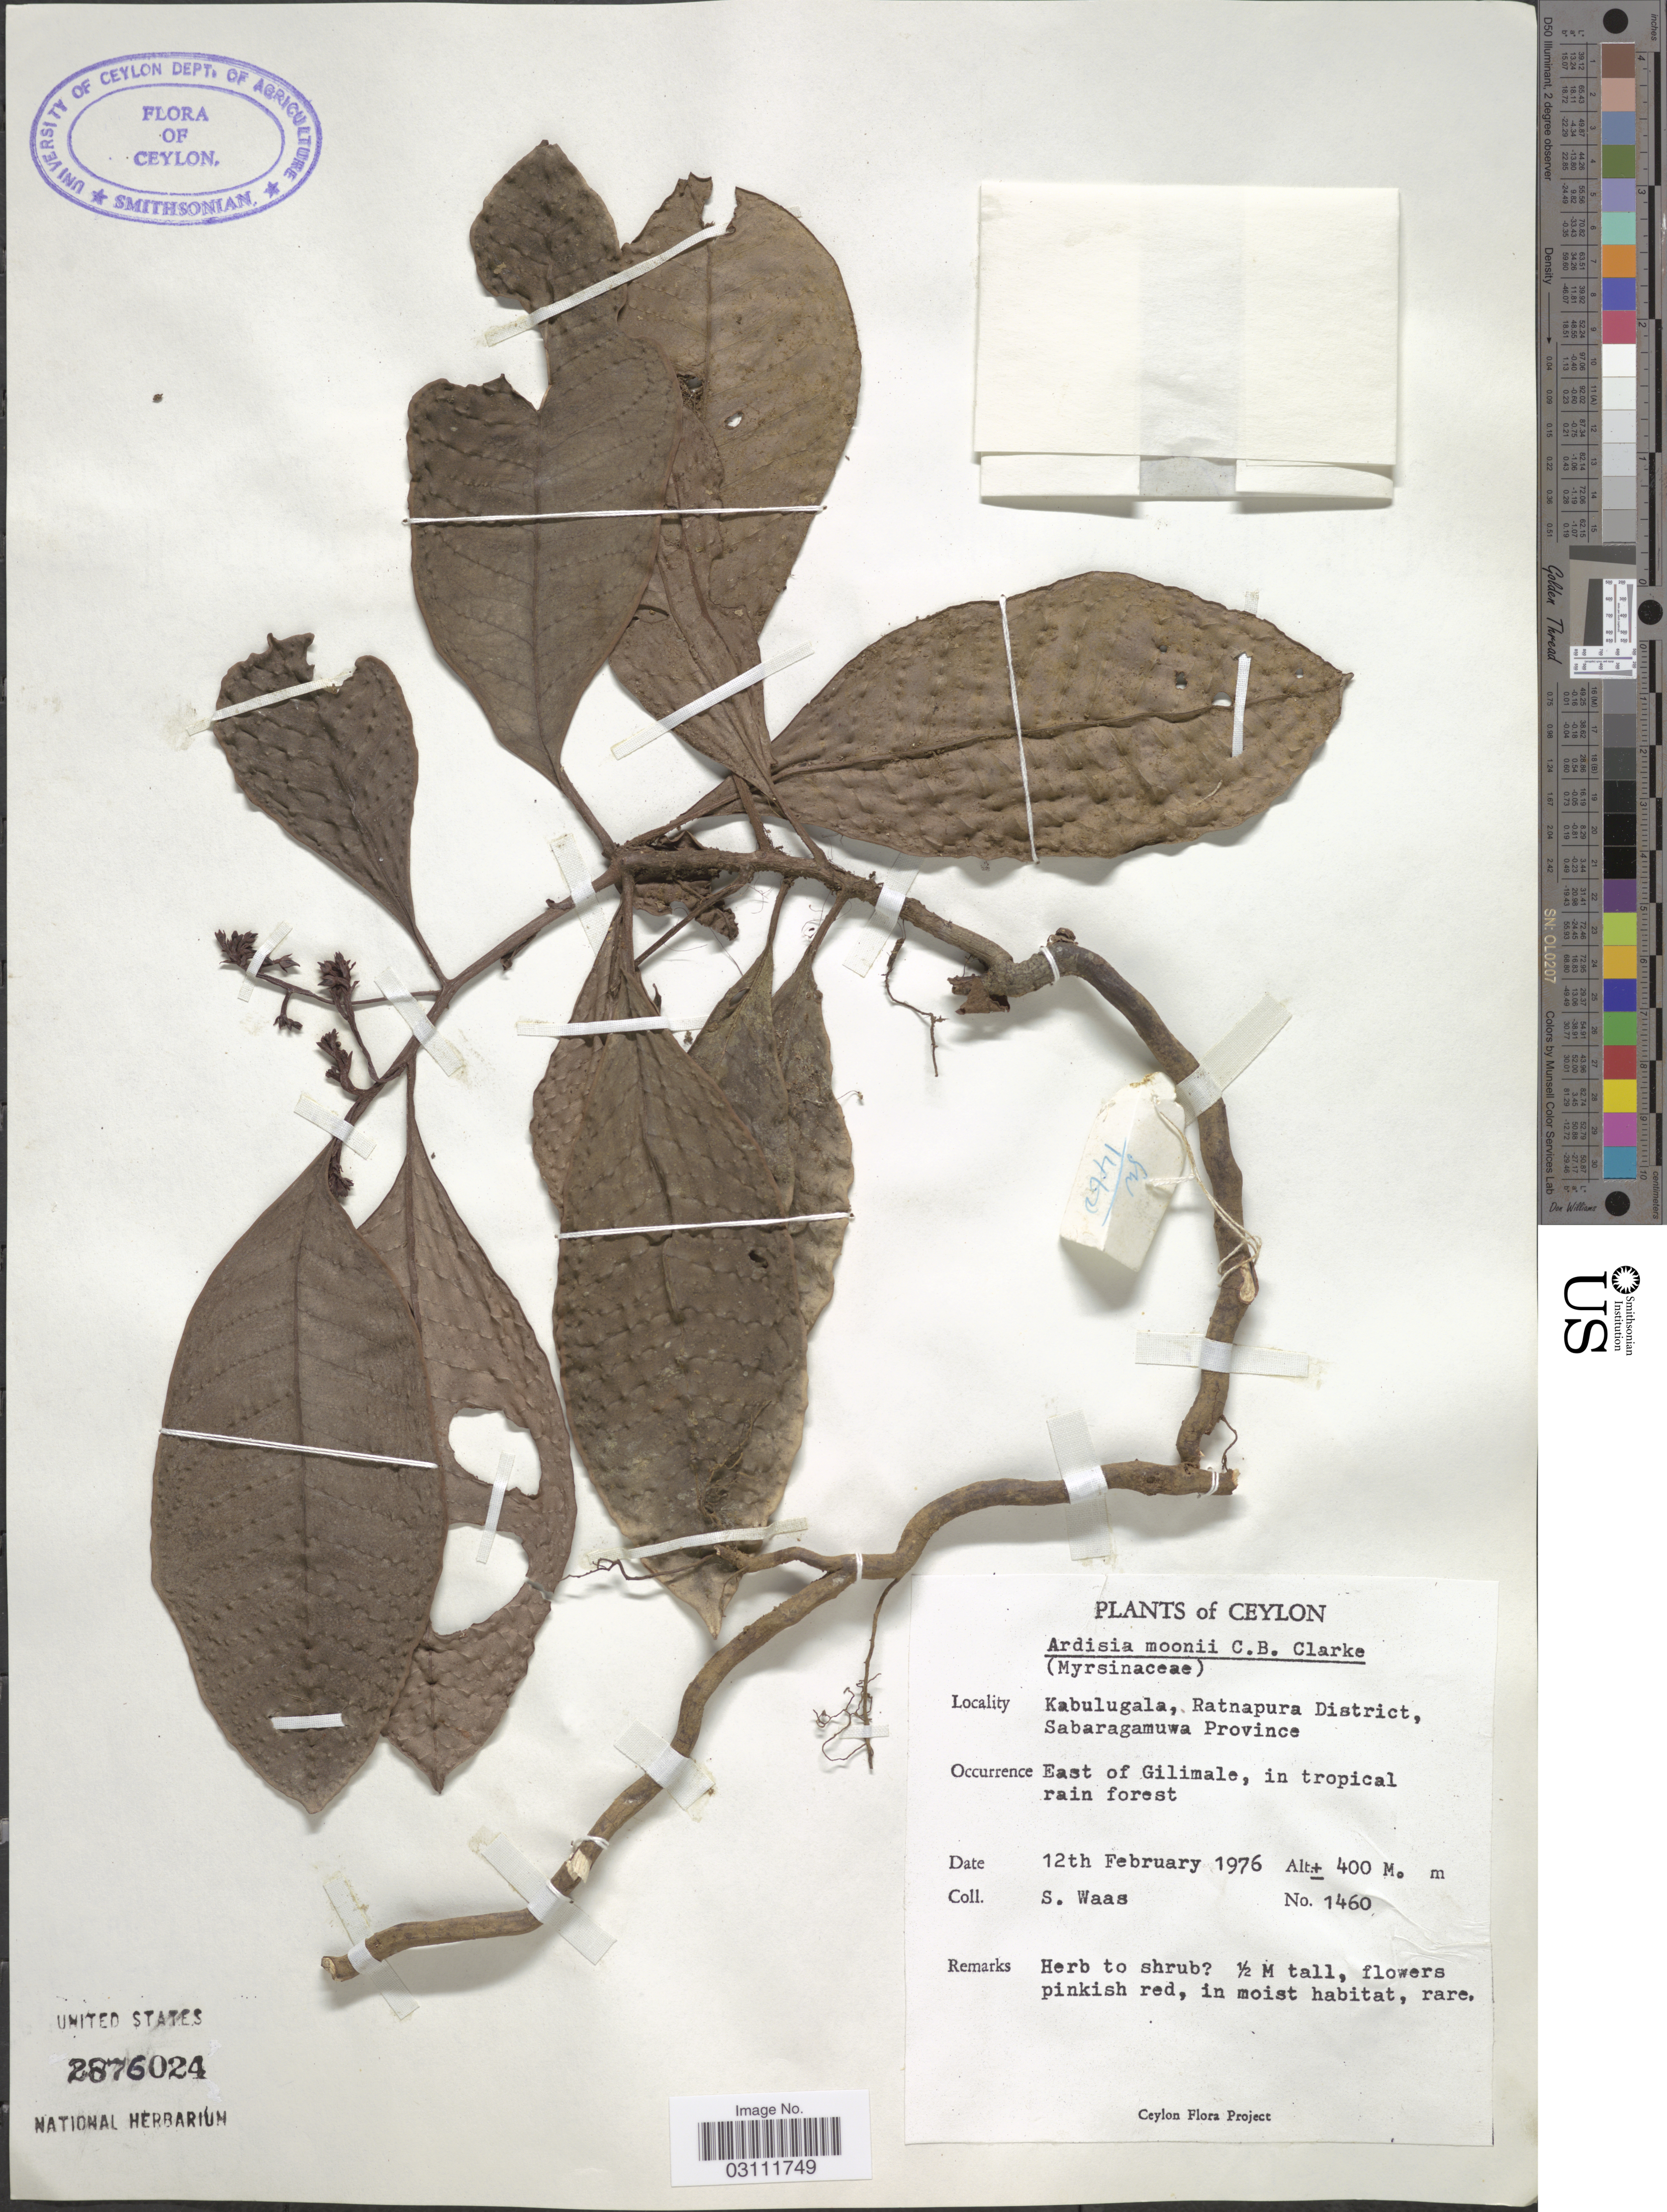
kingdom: Plantae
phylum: Tracheophyta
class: Magnoliopsida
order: Ericales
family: Primulaceae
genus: Ardisia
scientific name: Ardisia moonii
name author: C.B. Clarke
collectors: S. Waas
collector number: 1460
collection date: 1976-02-12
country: Sri Lanka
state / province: Sabaragamuwa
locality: Ceylon, Kabulugala, Ratnapura District, Sabaragamuwa Province, East of Gilimale, in tropical rain forest.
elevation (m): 400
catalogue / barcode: US 2876024